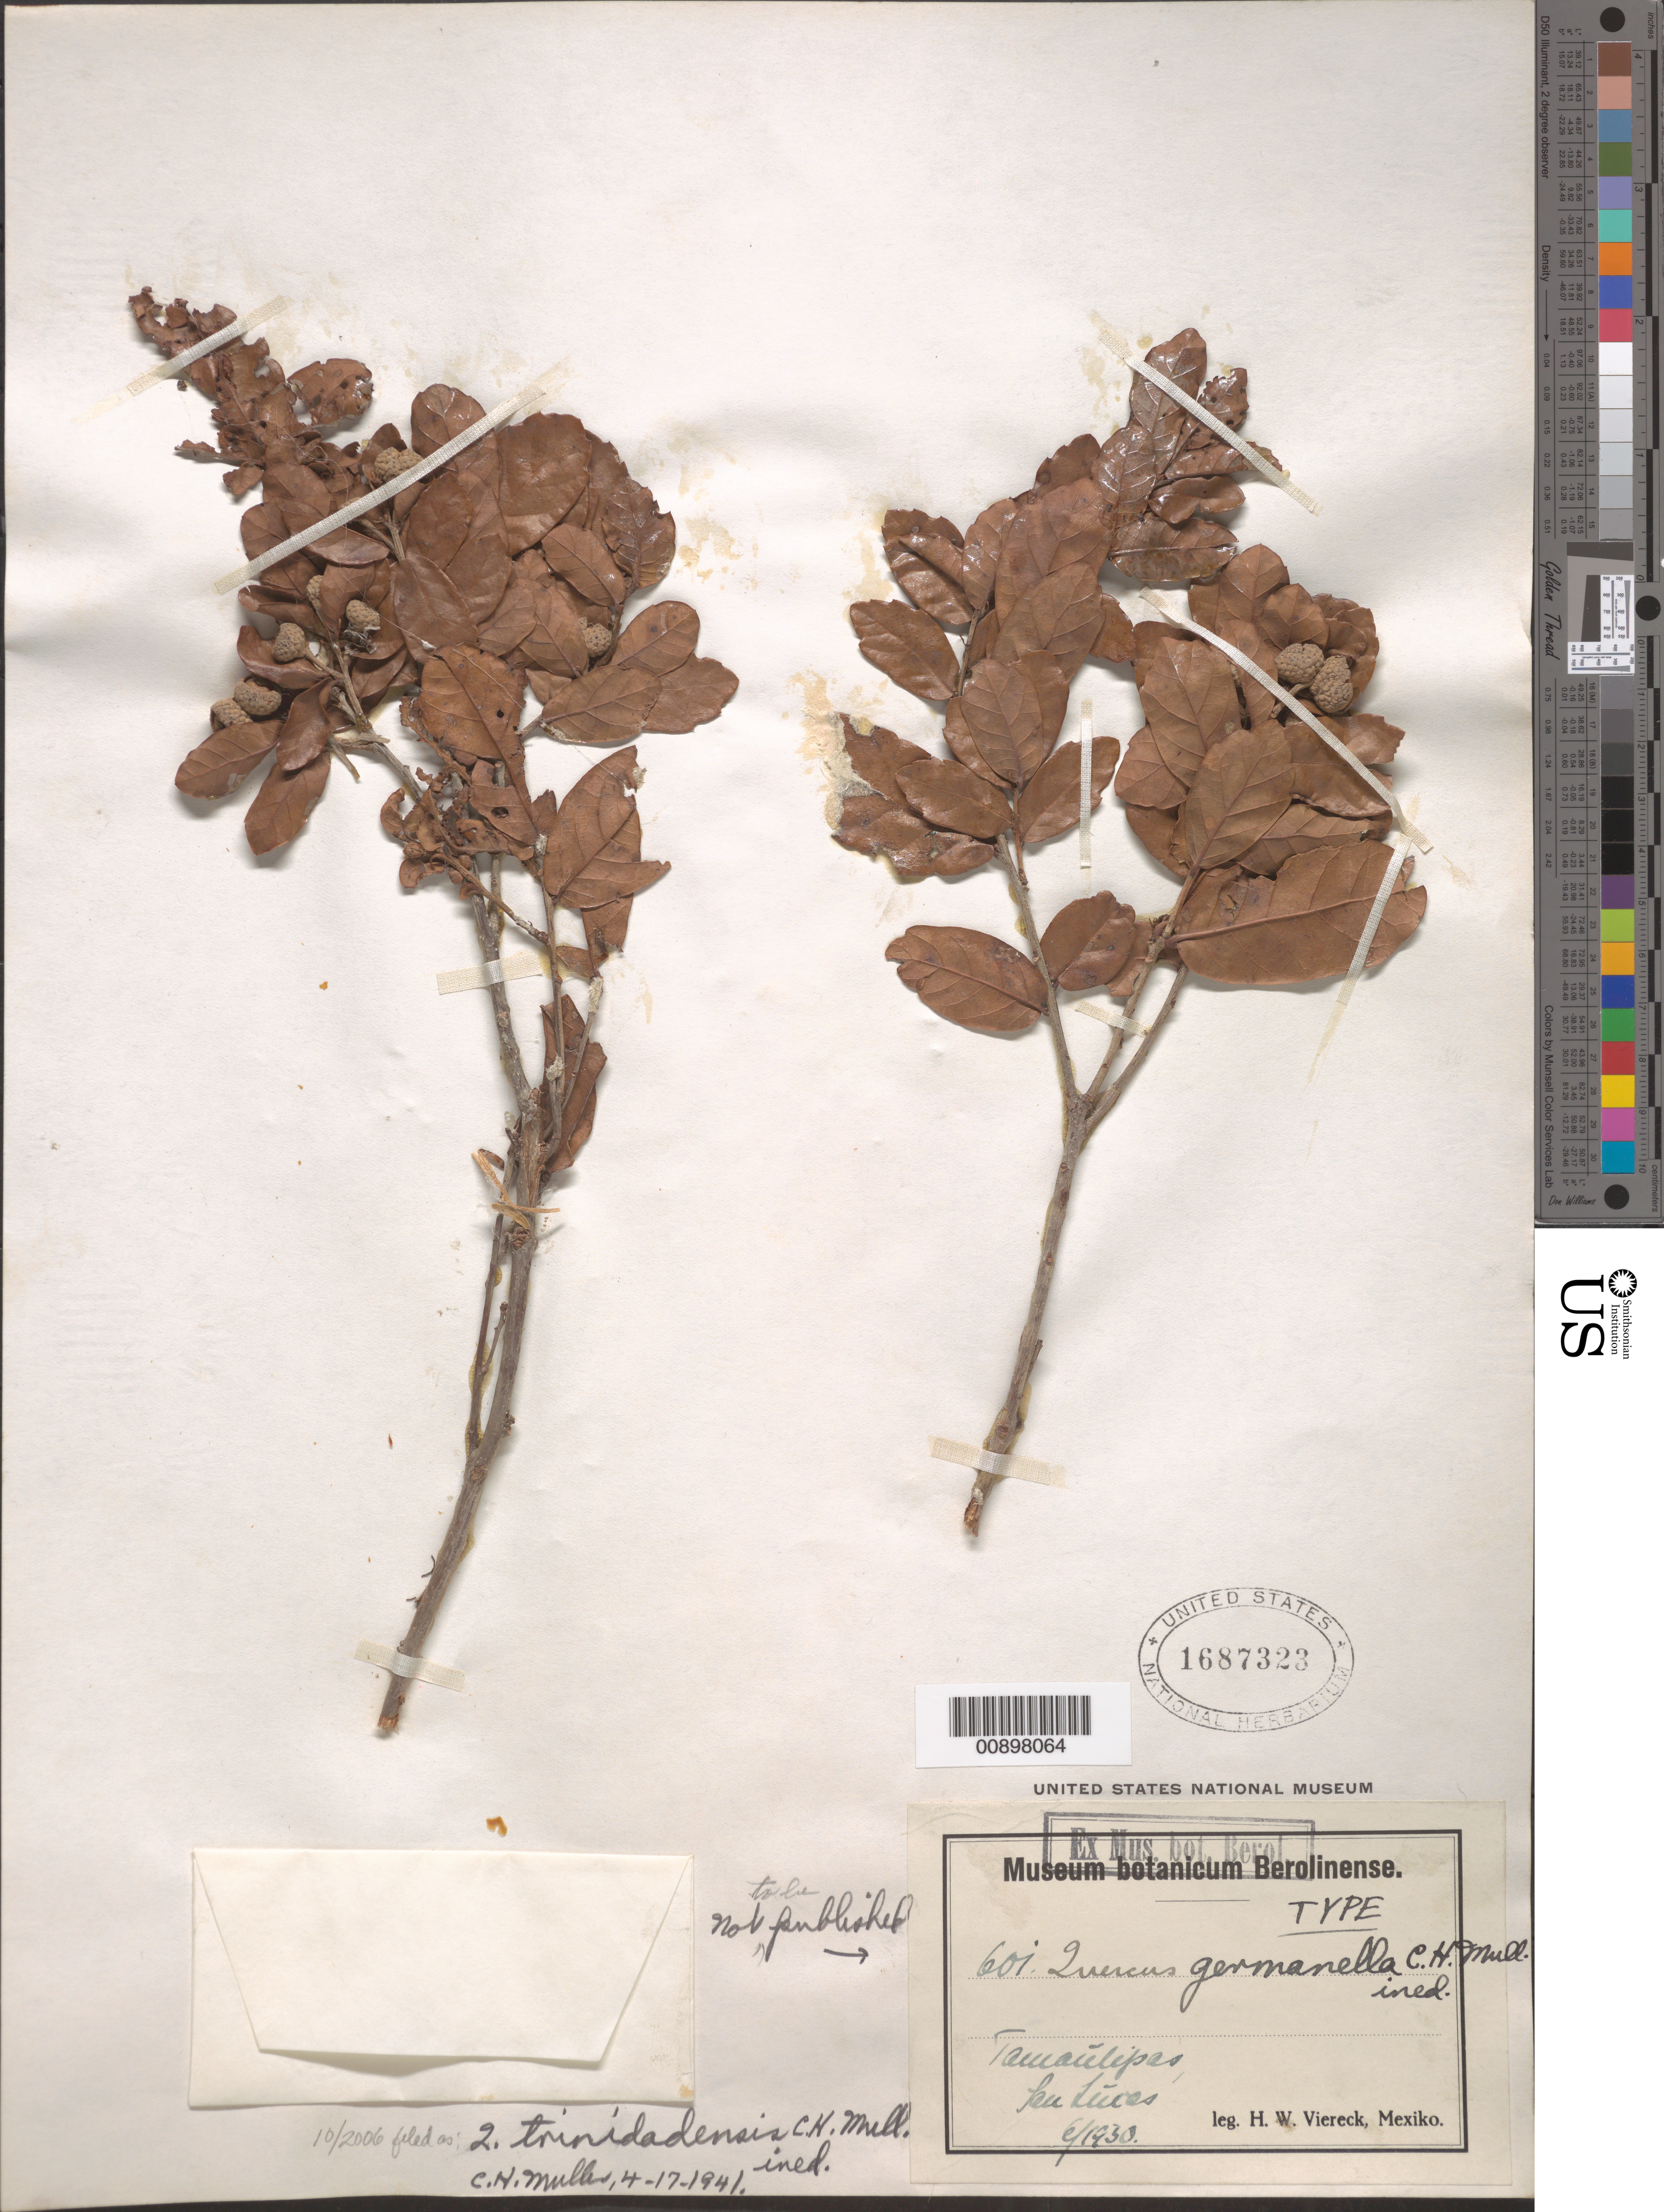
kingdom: Plantae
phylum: Tracheophyta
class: Magnoliopsida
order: Fagales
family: Fagaceae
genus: Quercus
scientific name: Quercus trinidadensis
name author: C.H. Mull.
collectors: H. W. Viereck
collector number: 601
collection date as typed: Jun 1930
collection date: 1930-06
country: Mexico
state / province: Tamaulipas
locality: San Lucas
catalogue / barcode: US 1687323